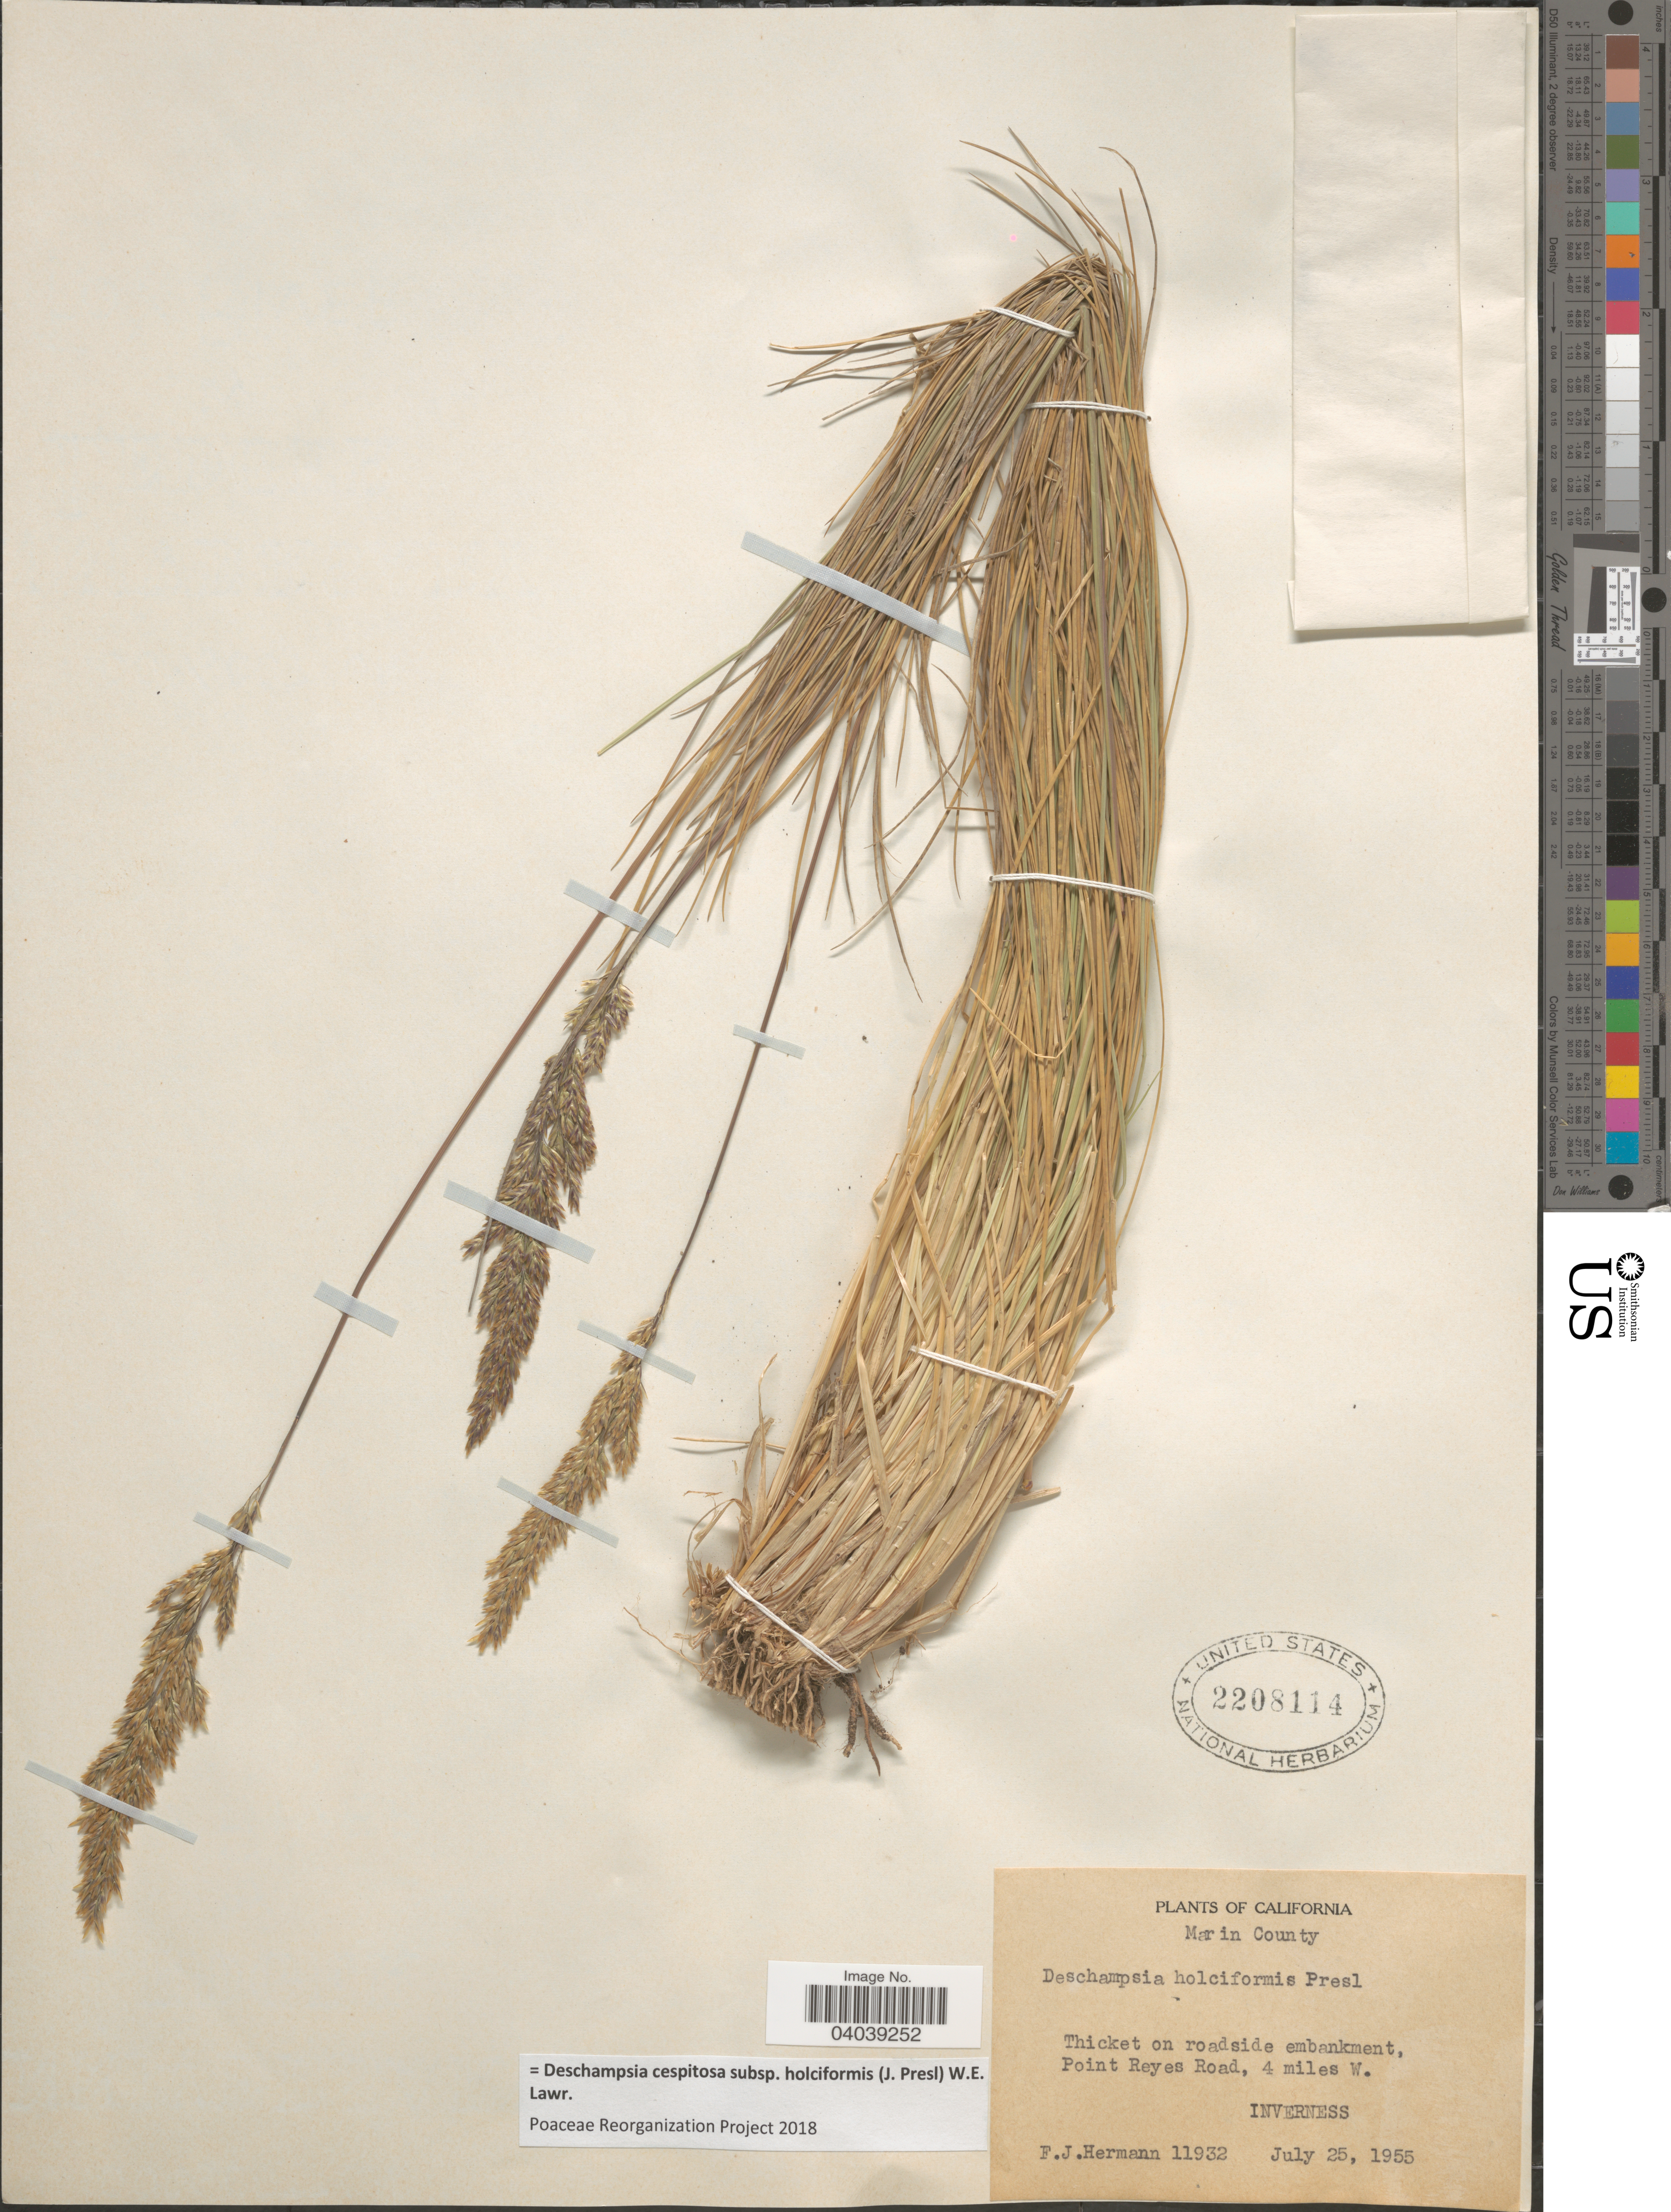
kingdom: Plantae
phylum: Tracheophyta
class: Liliopsida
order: Poales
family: Poaceae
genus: Deschampsia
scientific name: Deschampsia cespitosa subsp. holciformis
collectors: F. J. Hermann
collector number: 11932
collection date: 1955-07-25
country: United States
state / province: California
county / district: Marin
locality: Marin County. Thicket on roadside embankment, Point Reyes Road, 4 miles W. Inverness.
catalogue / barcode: US 2208114